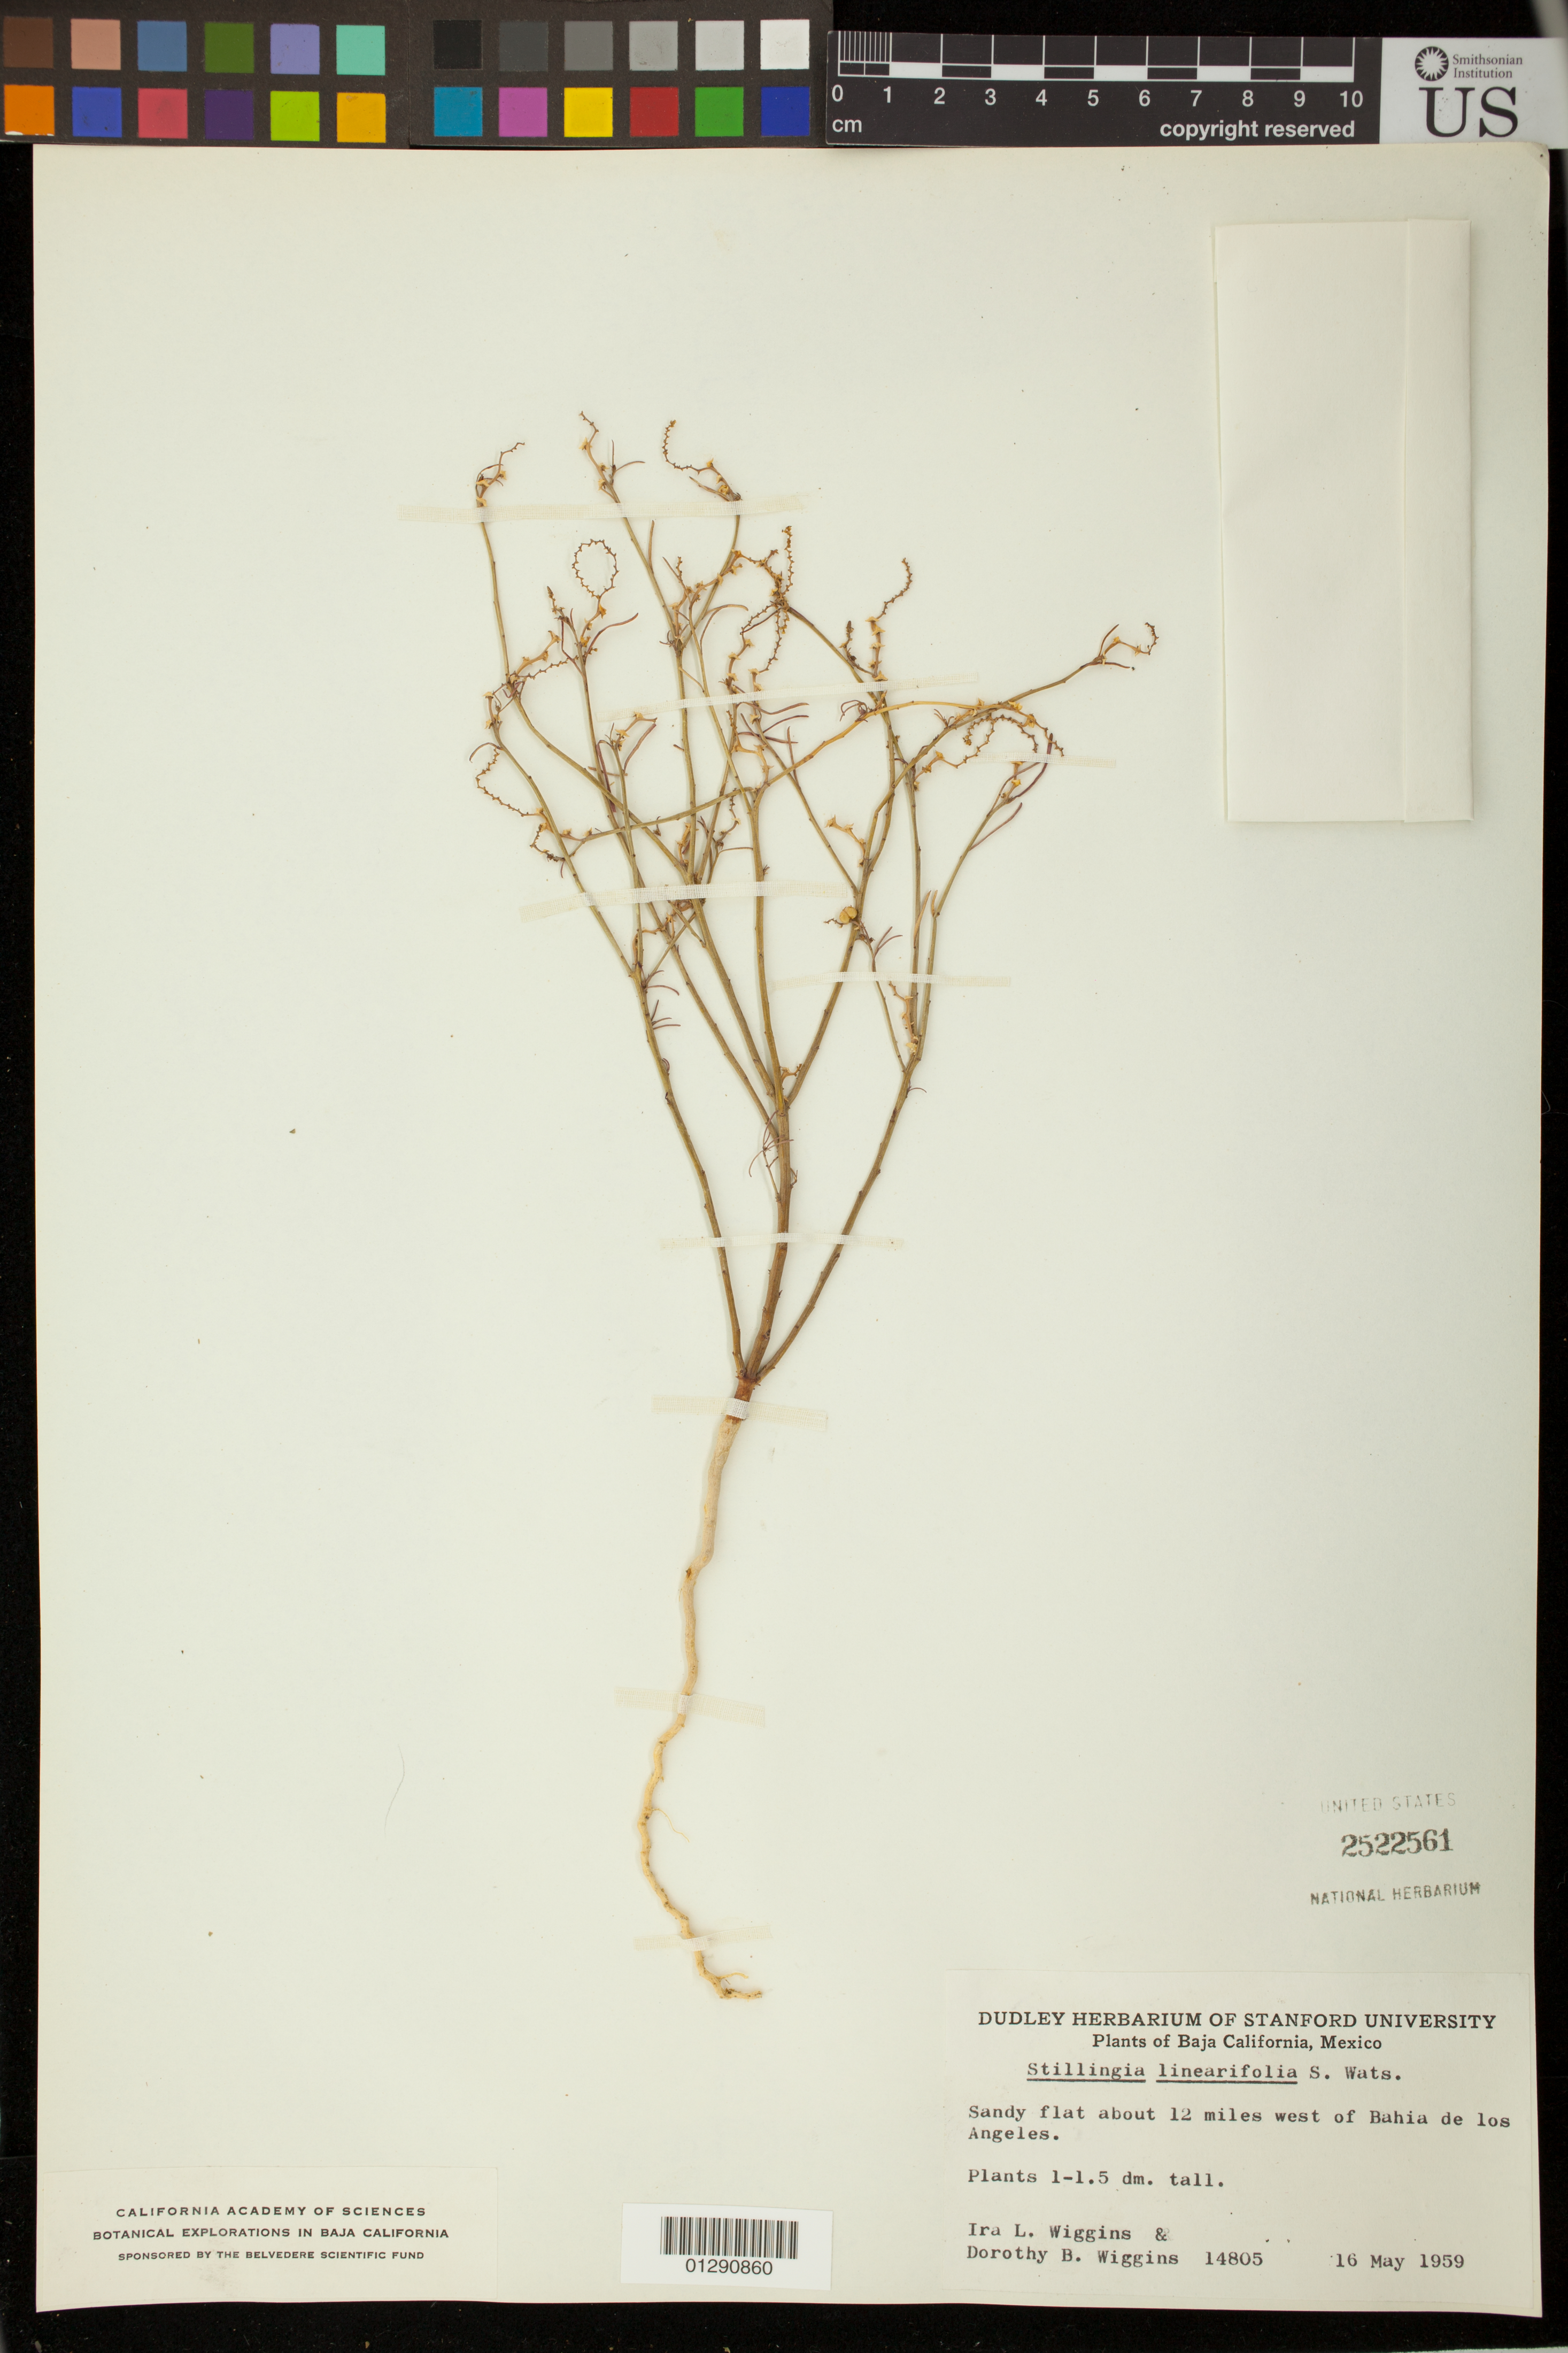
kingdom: Plantae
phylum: Tracheophyta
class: Magnoliopsida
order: Malpighiales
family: Euphorbiaceae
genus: Stillingia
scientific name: Stillingia linearifolia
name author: S. Watson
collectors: I. L. Wiggins & D. B. Wiggins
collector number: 14805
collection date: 1959-05-16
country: Mexico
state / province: Baja California Norte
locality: Sandy flat about 12 miles west of Bahia de los Angeles.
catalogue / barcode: US 2522561